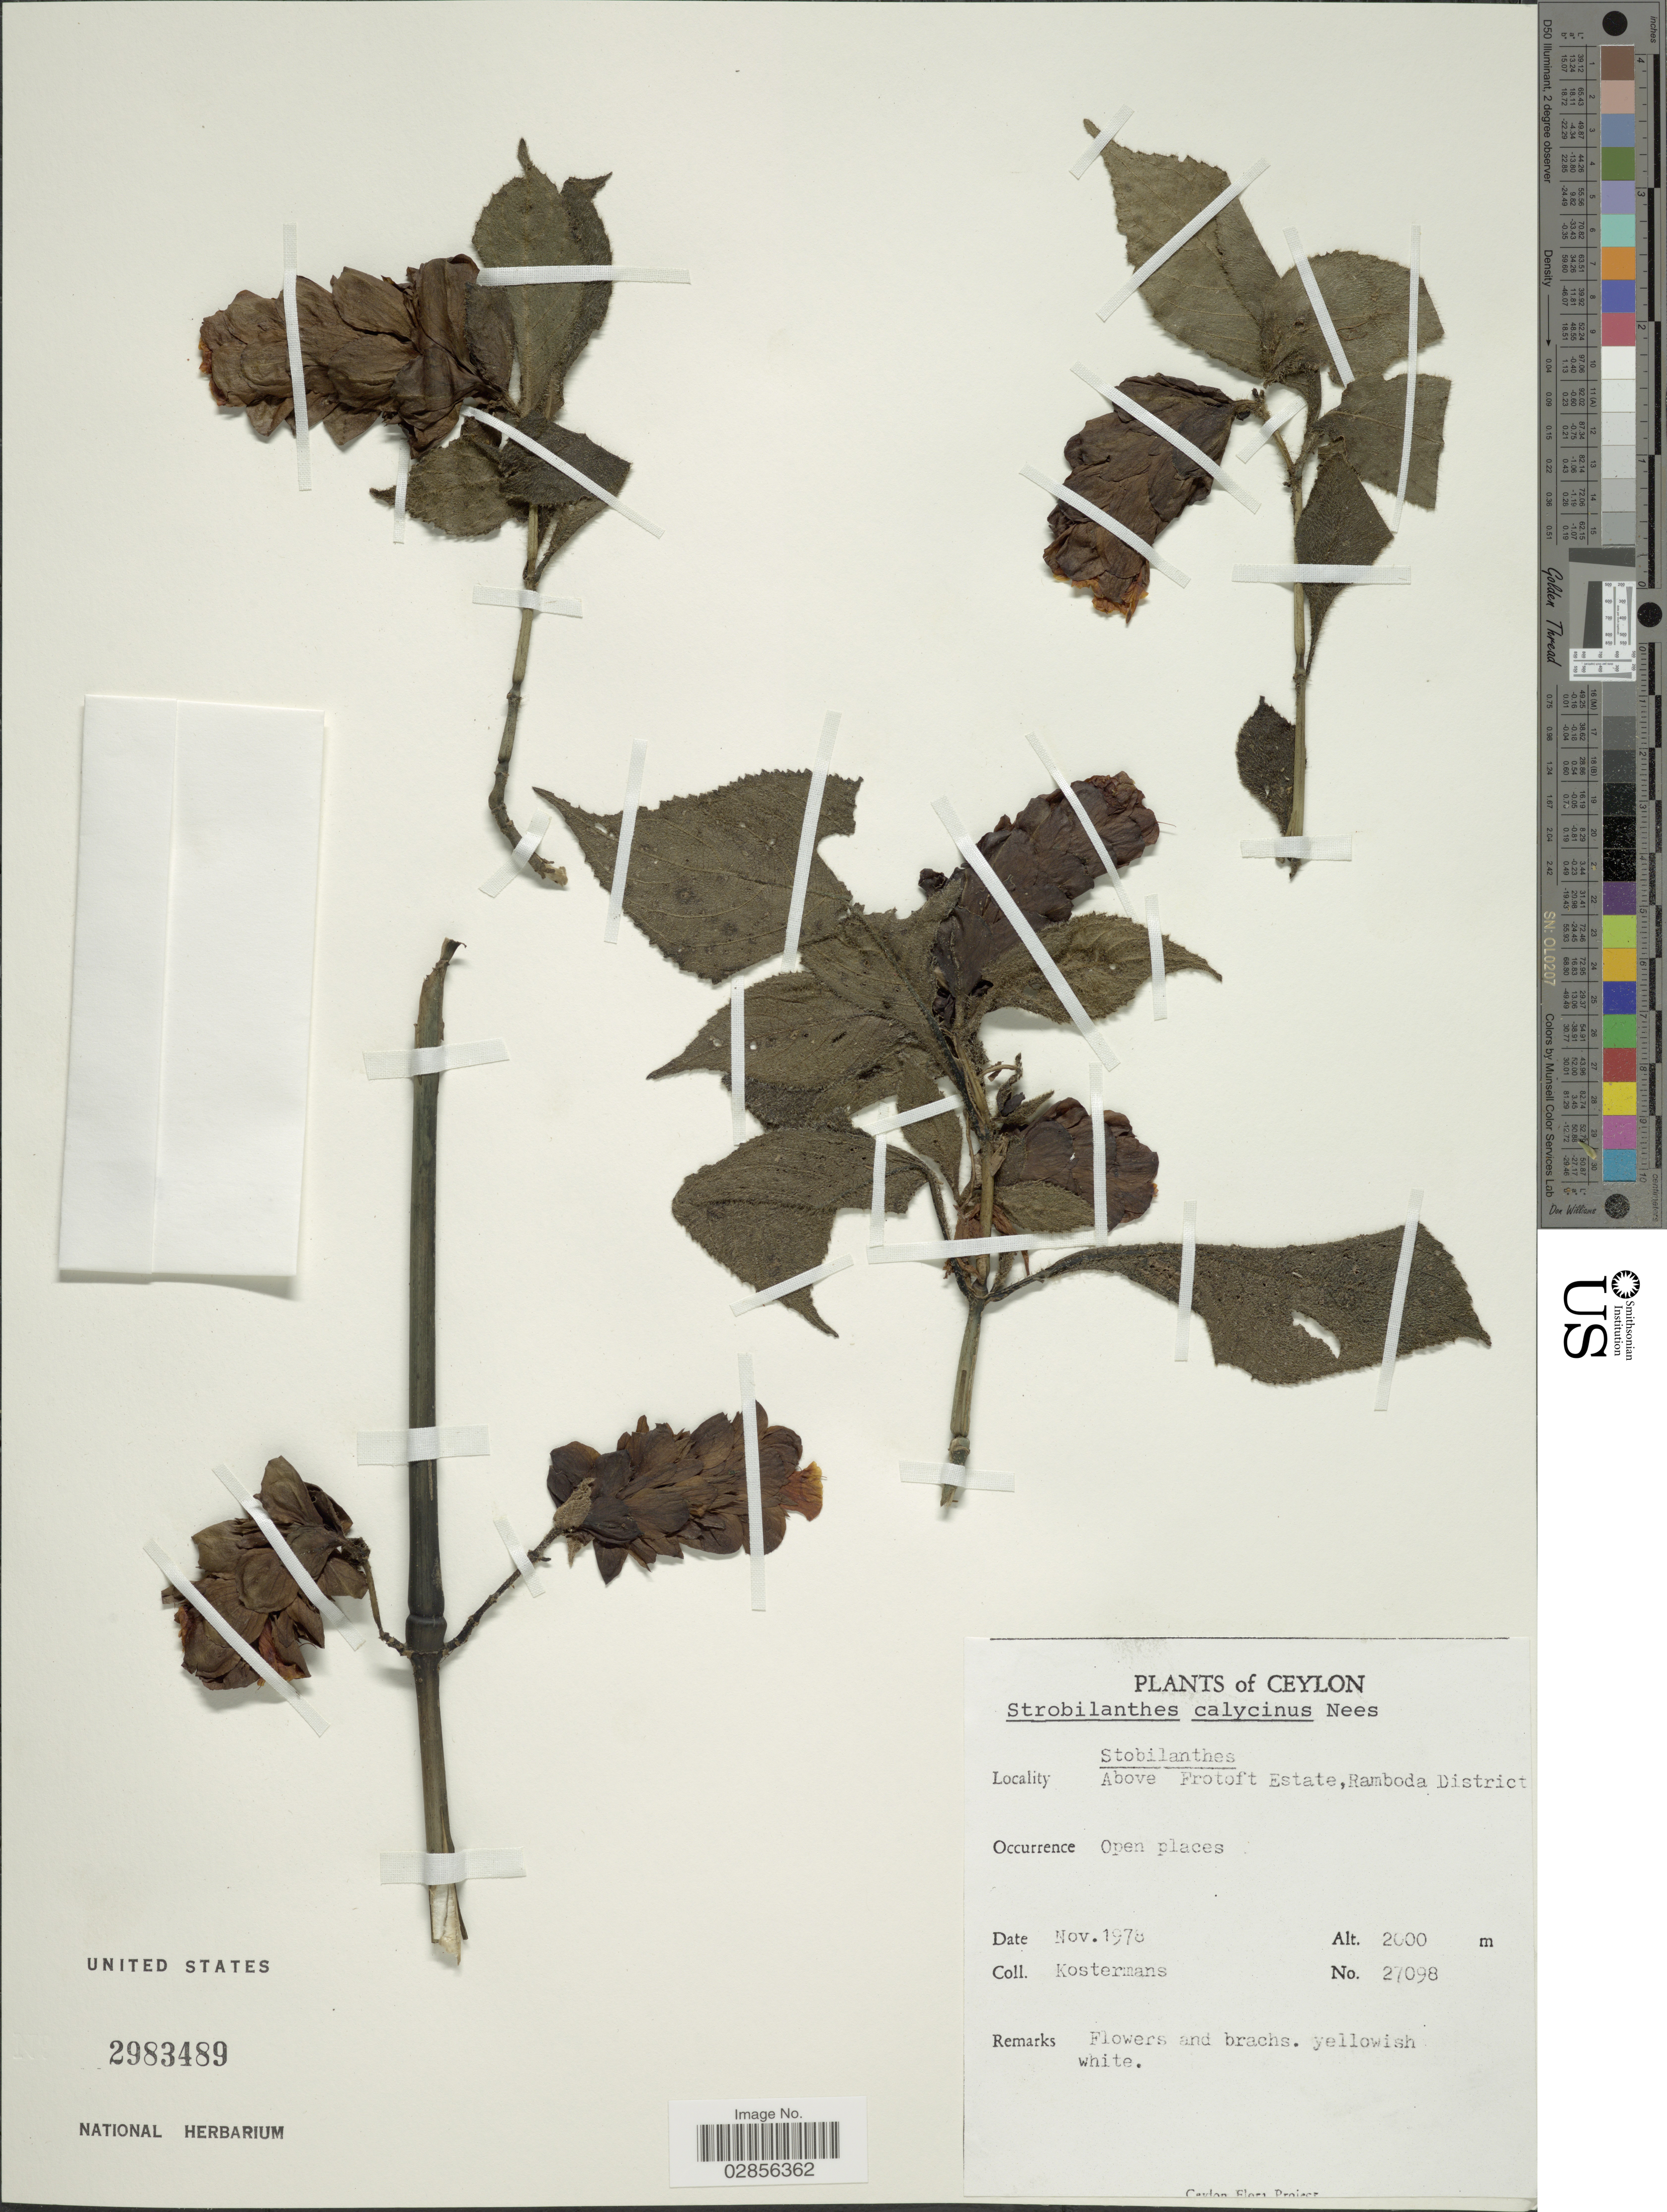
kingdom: Plantae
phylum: Tracheophyta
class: Magnoliopsida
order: Lamiales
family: Acanthaceae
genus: Strobilanthes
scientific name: Strobilanthes calycina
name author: Nees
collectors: Kostermans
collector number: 27098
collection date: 1978-11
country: Sri Lanka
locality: Ceylon. Above Protoft Estate, Ramboda District.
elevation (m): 2000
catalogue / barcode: US 2983489